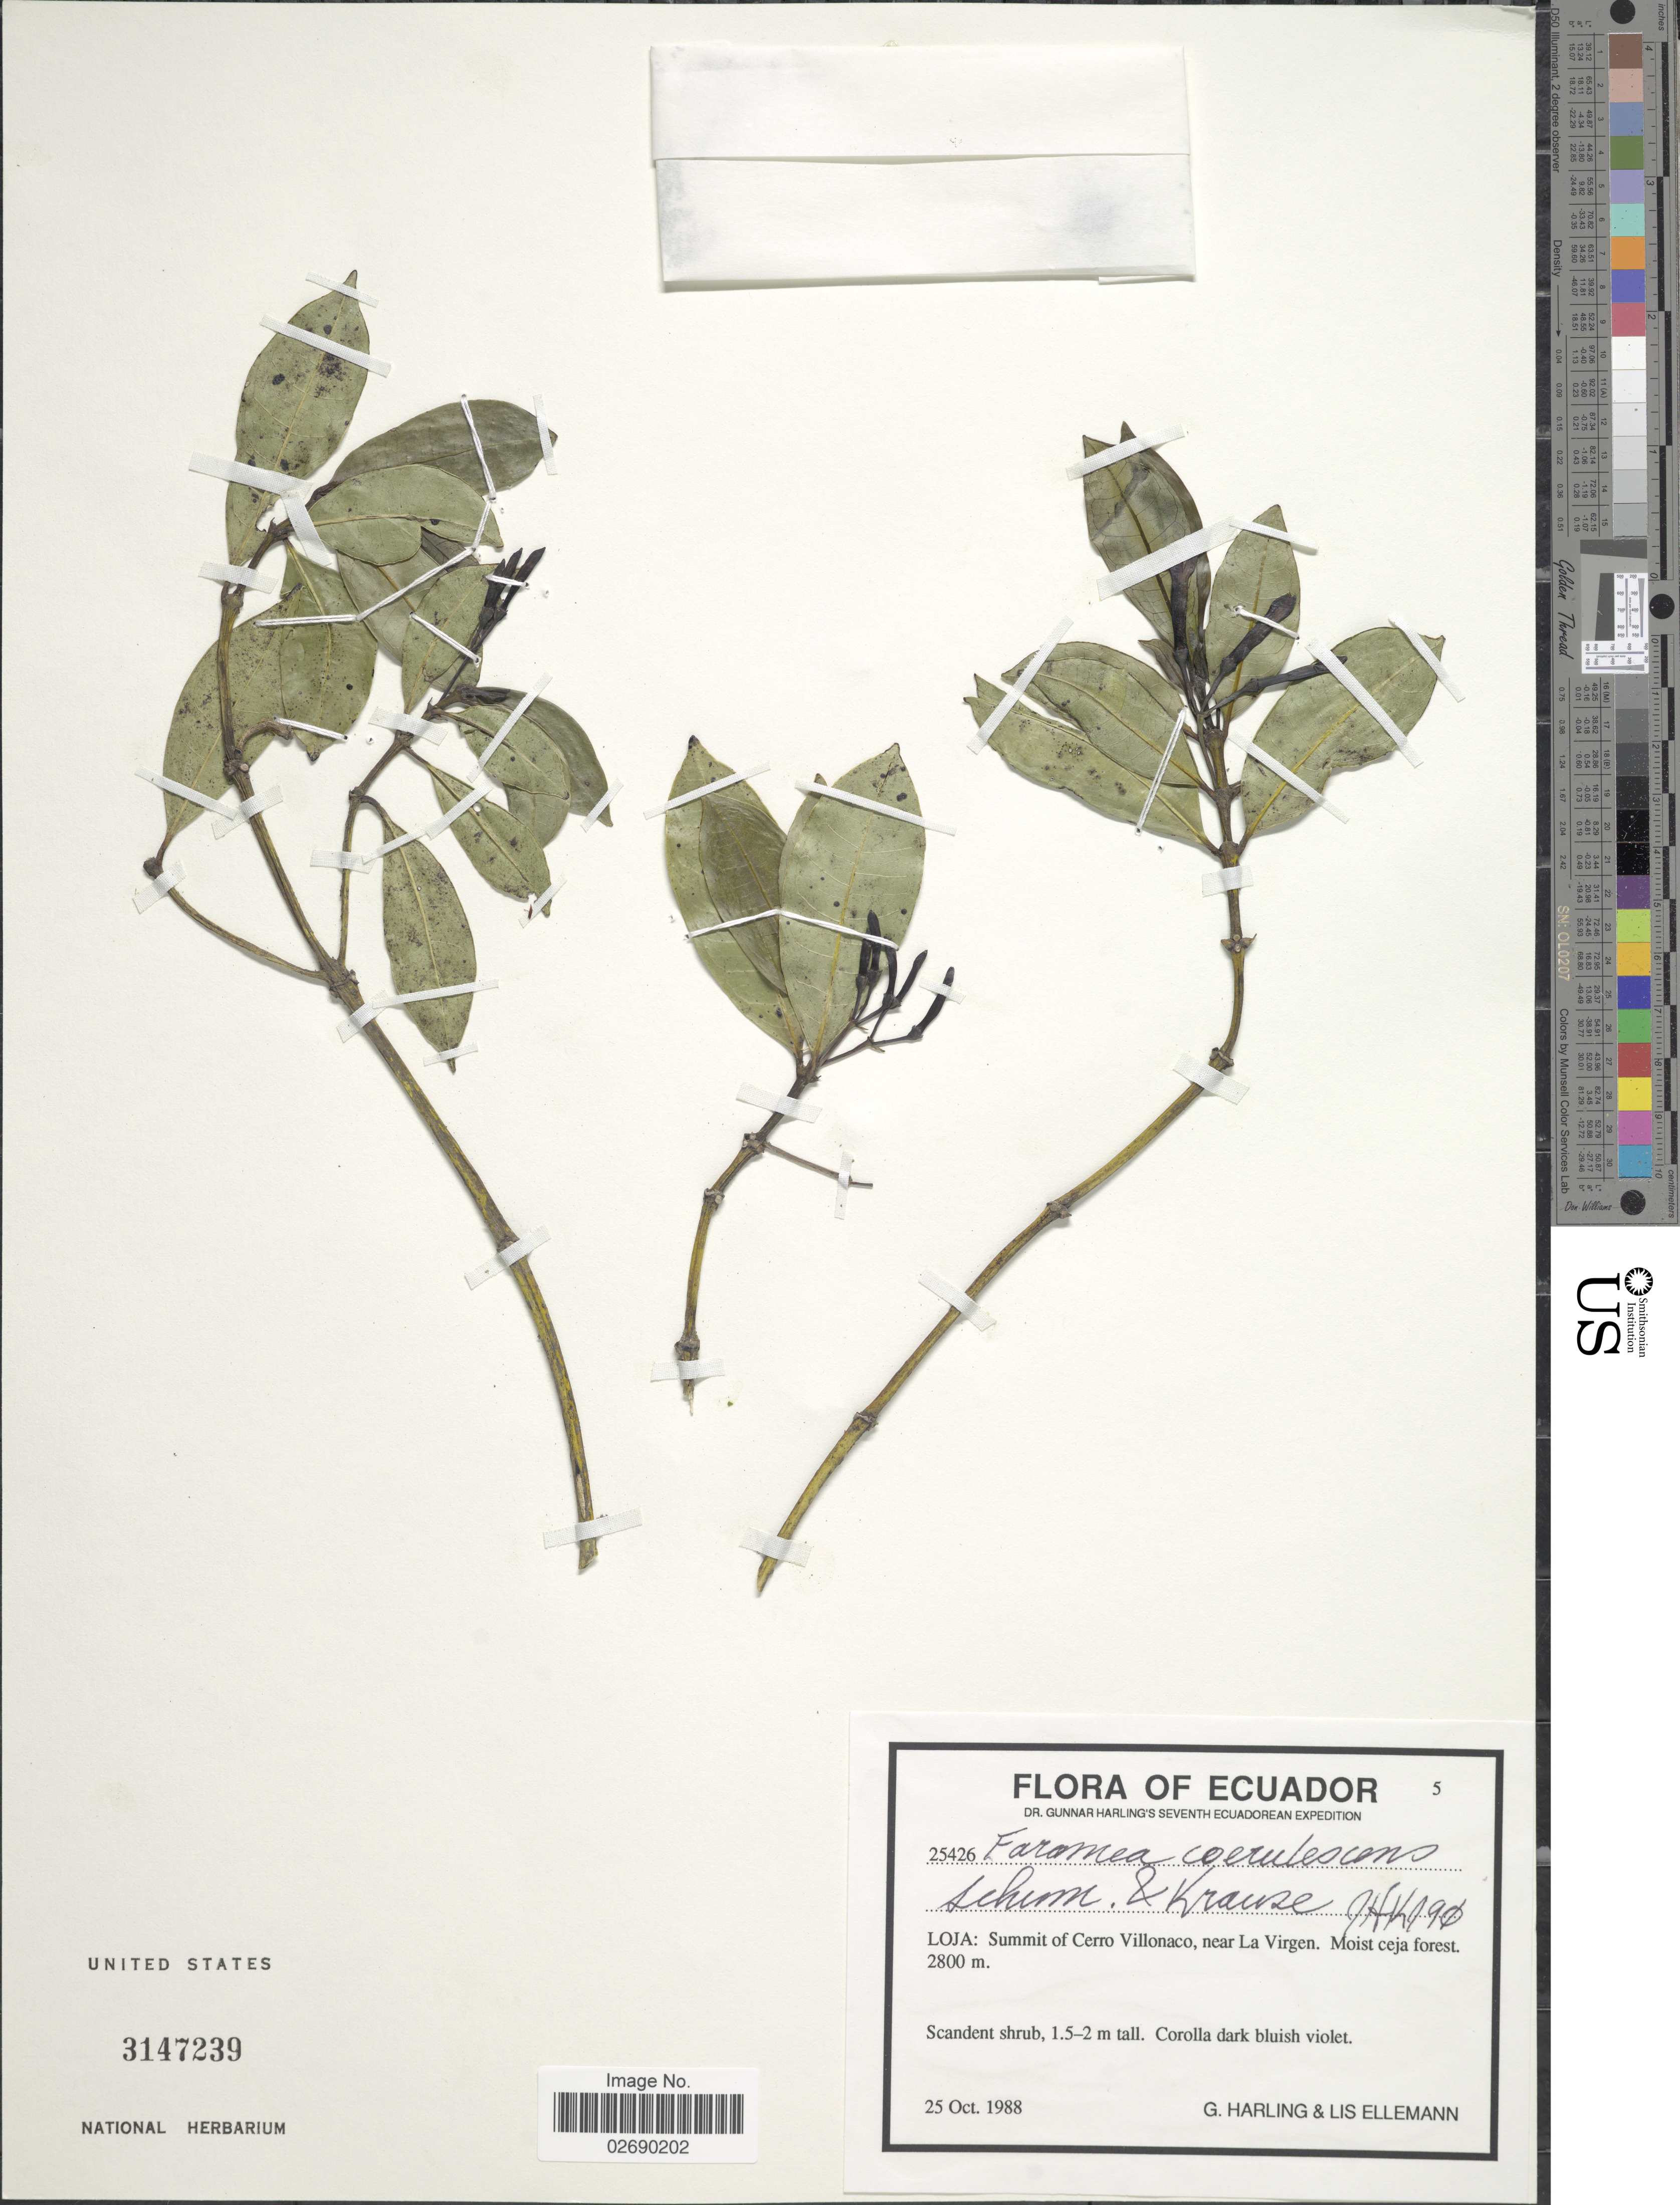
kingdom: Plantae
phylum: Tracheophyta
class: Magnoliopsida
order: Gentianales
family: Rubiaceae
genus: Faramea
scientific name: Faramea coerulescens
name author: K. Schum. & K. Krause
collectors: G. Harling & L. Ellemann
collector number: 25426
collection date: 1988-10-25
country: Ecuador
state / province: Loja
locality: Summit of cerro Villonaco, near La Virgen. Moist ceja forest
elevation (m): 2800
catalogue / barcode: US 3147239